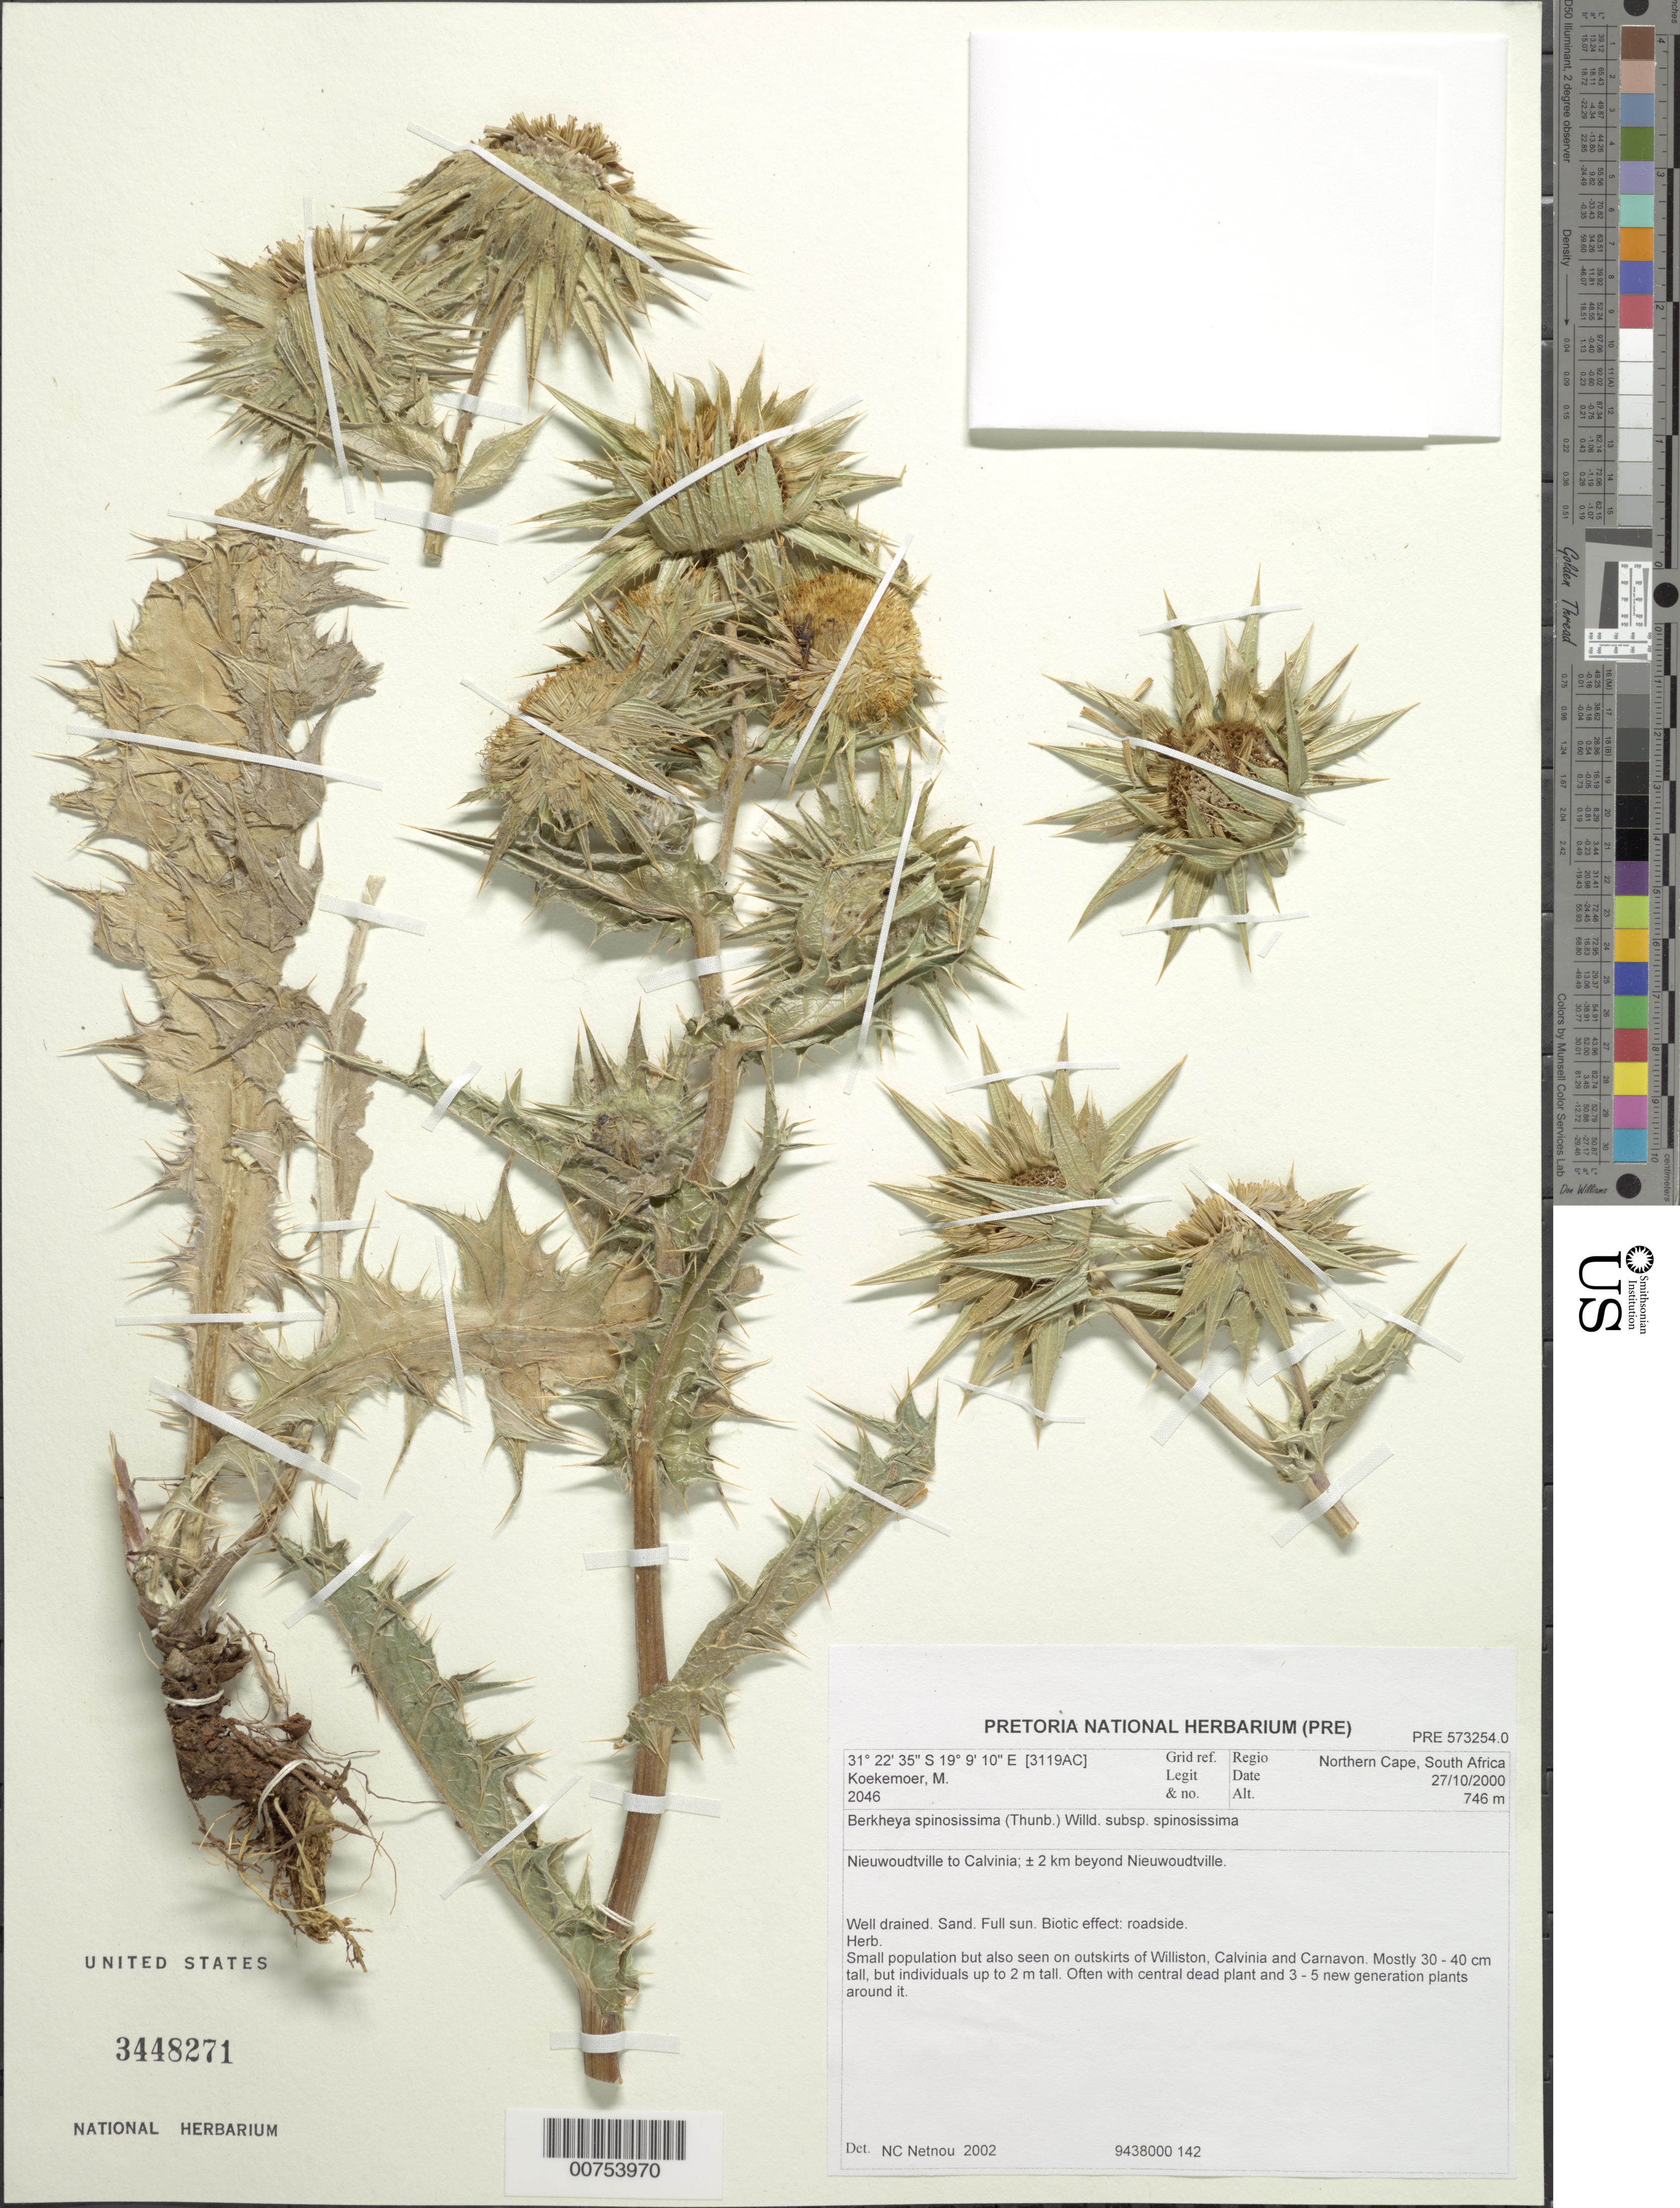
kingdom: Plantae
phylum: Tracheophyta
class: Magnoliopsida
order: Asterales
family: Asteraceae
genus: Berkheya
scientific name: Berkheya spinosissima subsp. spinosissima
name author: Wild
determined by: Netnou, N. C.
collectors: M. Koekemoer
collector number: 2046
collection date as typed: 27 October 2000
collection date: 2000-10-27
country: South Africa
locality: Northern Cape; Nieuwoudtville to Calvinia, +/- 2 km beyond Nieuwoudtville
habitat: Well-drained sand, full sun, roadside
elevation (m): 746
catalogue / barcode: US 3448271